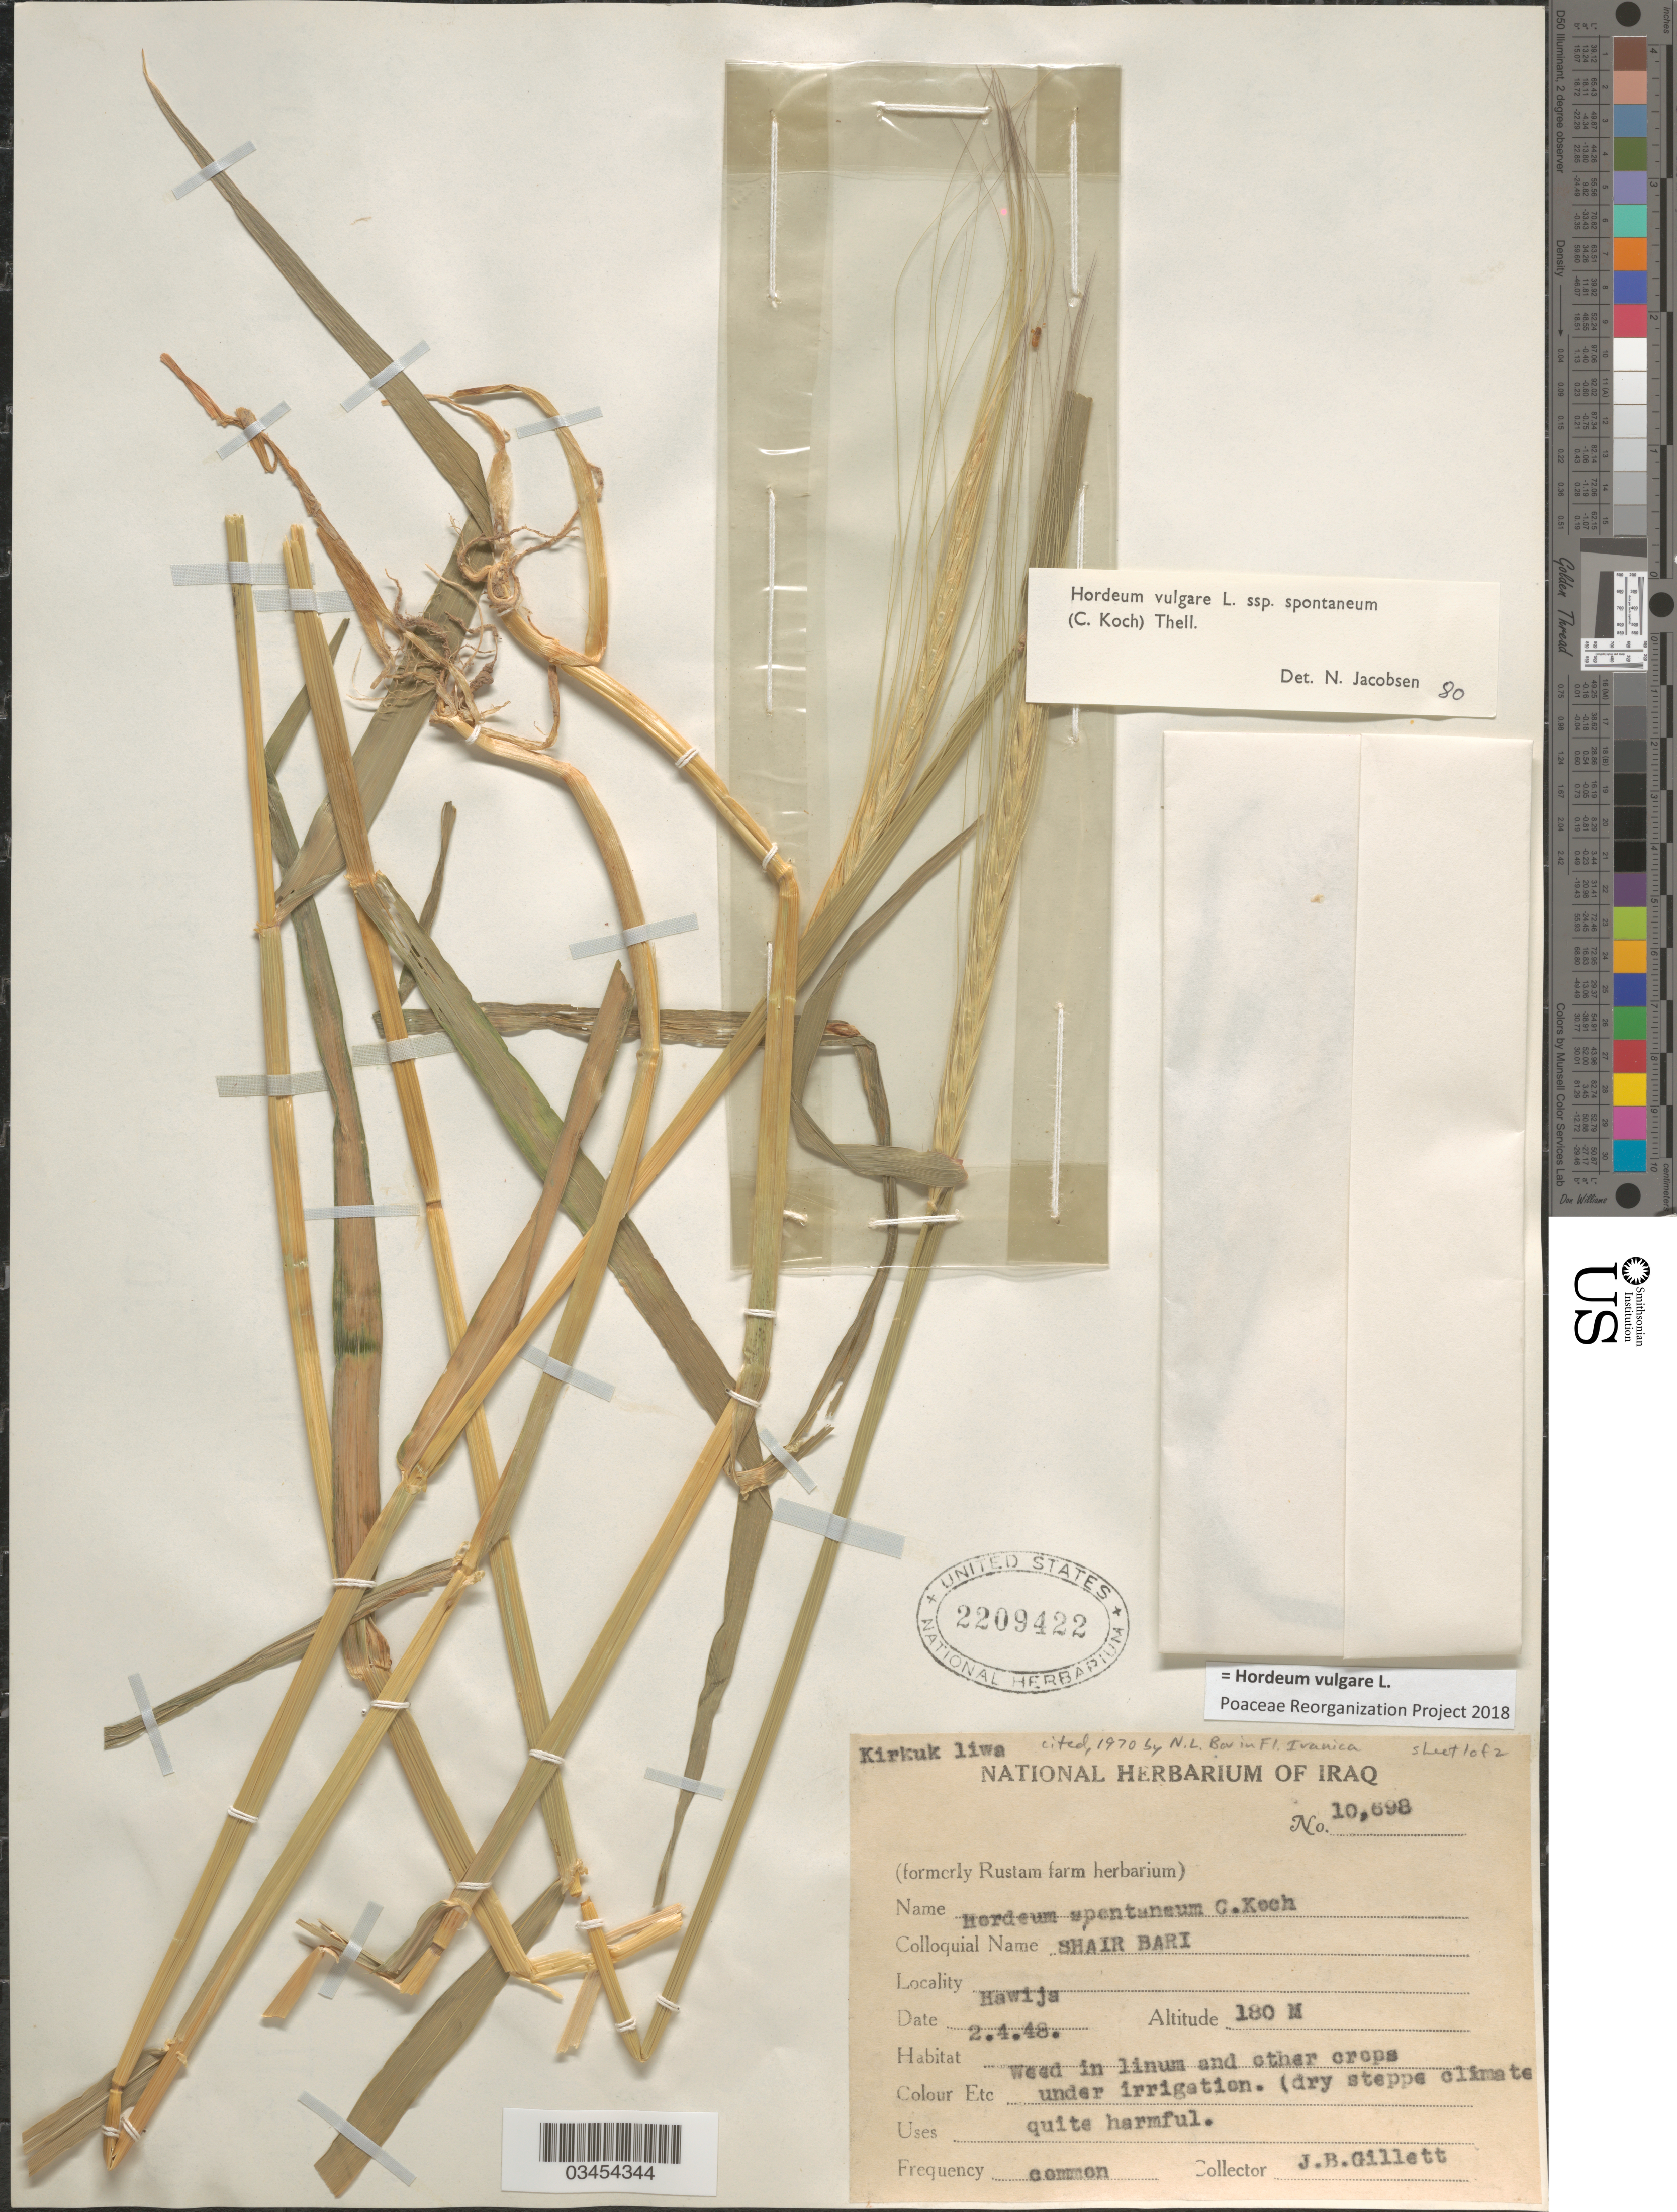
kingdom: Plantae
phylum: Tracheophyta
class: Liliopsida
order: Poales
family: Poaceae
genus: Hordeum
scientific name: Hordeum vulgare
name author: L.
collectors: J. B. Gillett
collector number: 10698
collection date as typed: Transcribed d/m/y: 2/4/48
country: Iraq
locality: Hawija.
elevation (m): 180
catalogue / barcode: US 2209422